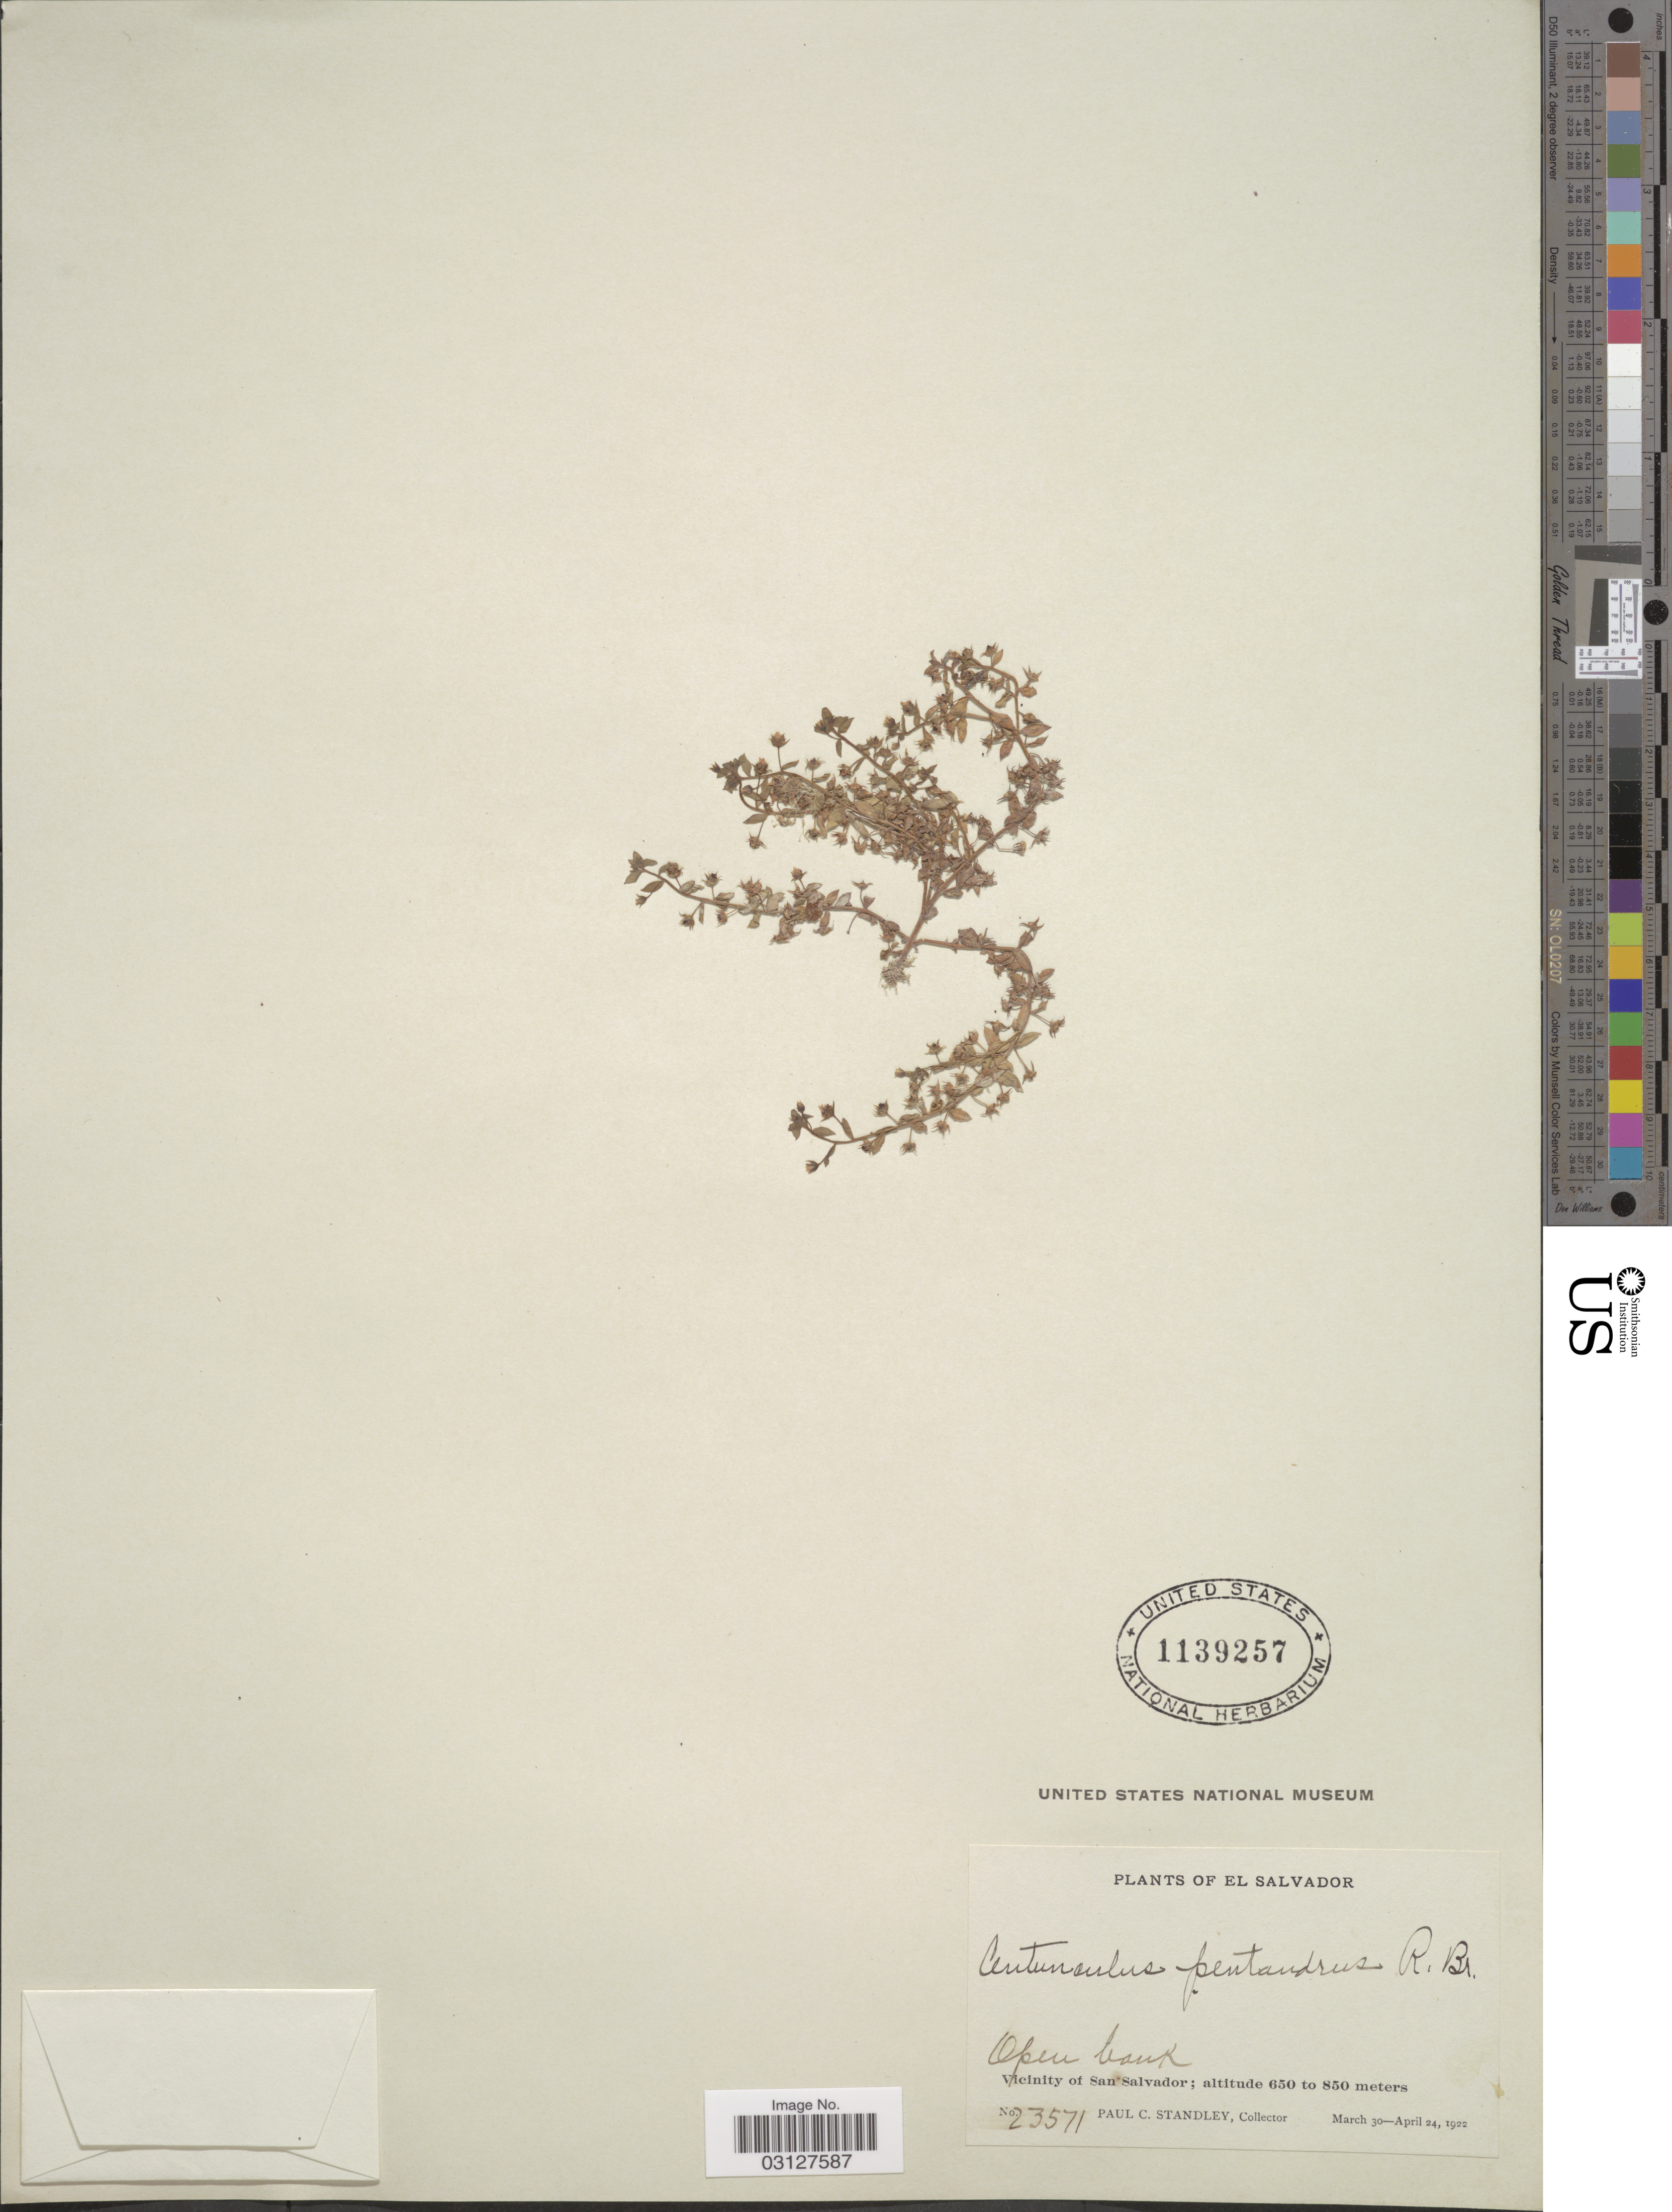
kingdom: Plantae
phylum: Tracheophyta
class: Magnoliopsida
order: Ericales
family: Primulaceae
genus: Anagallis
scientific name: Anagallis pumila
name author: Sw.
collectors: P. C. Standley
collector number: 23571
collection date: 1922-03-30/1922-04-24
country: El Salvador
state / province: San Salvador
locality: Vicinity of San Salvador.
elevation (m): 650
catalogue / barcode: US 1139257